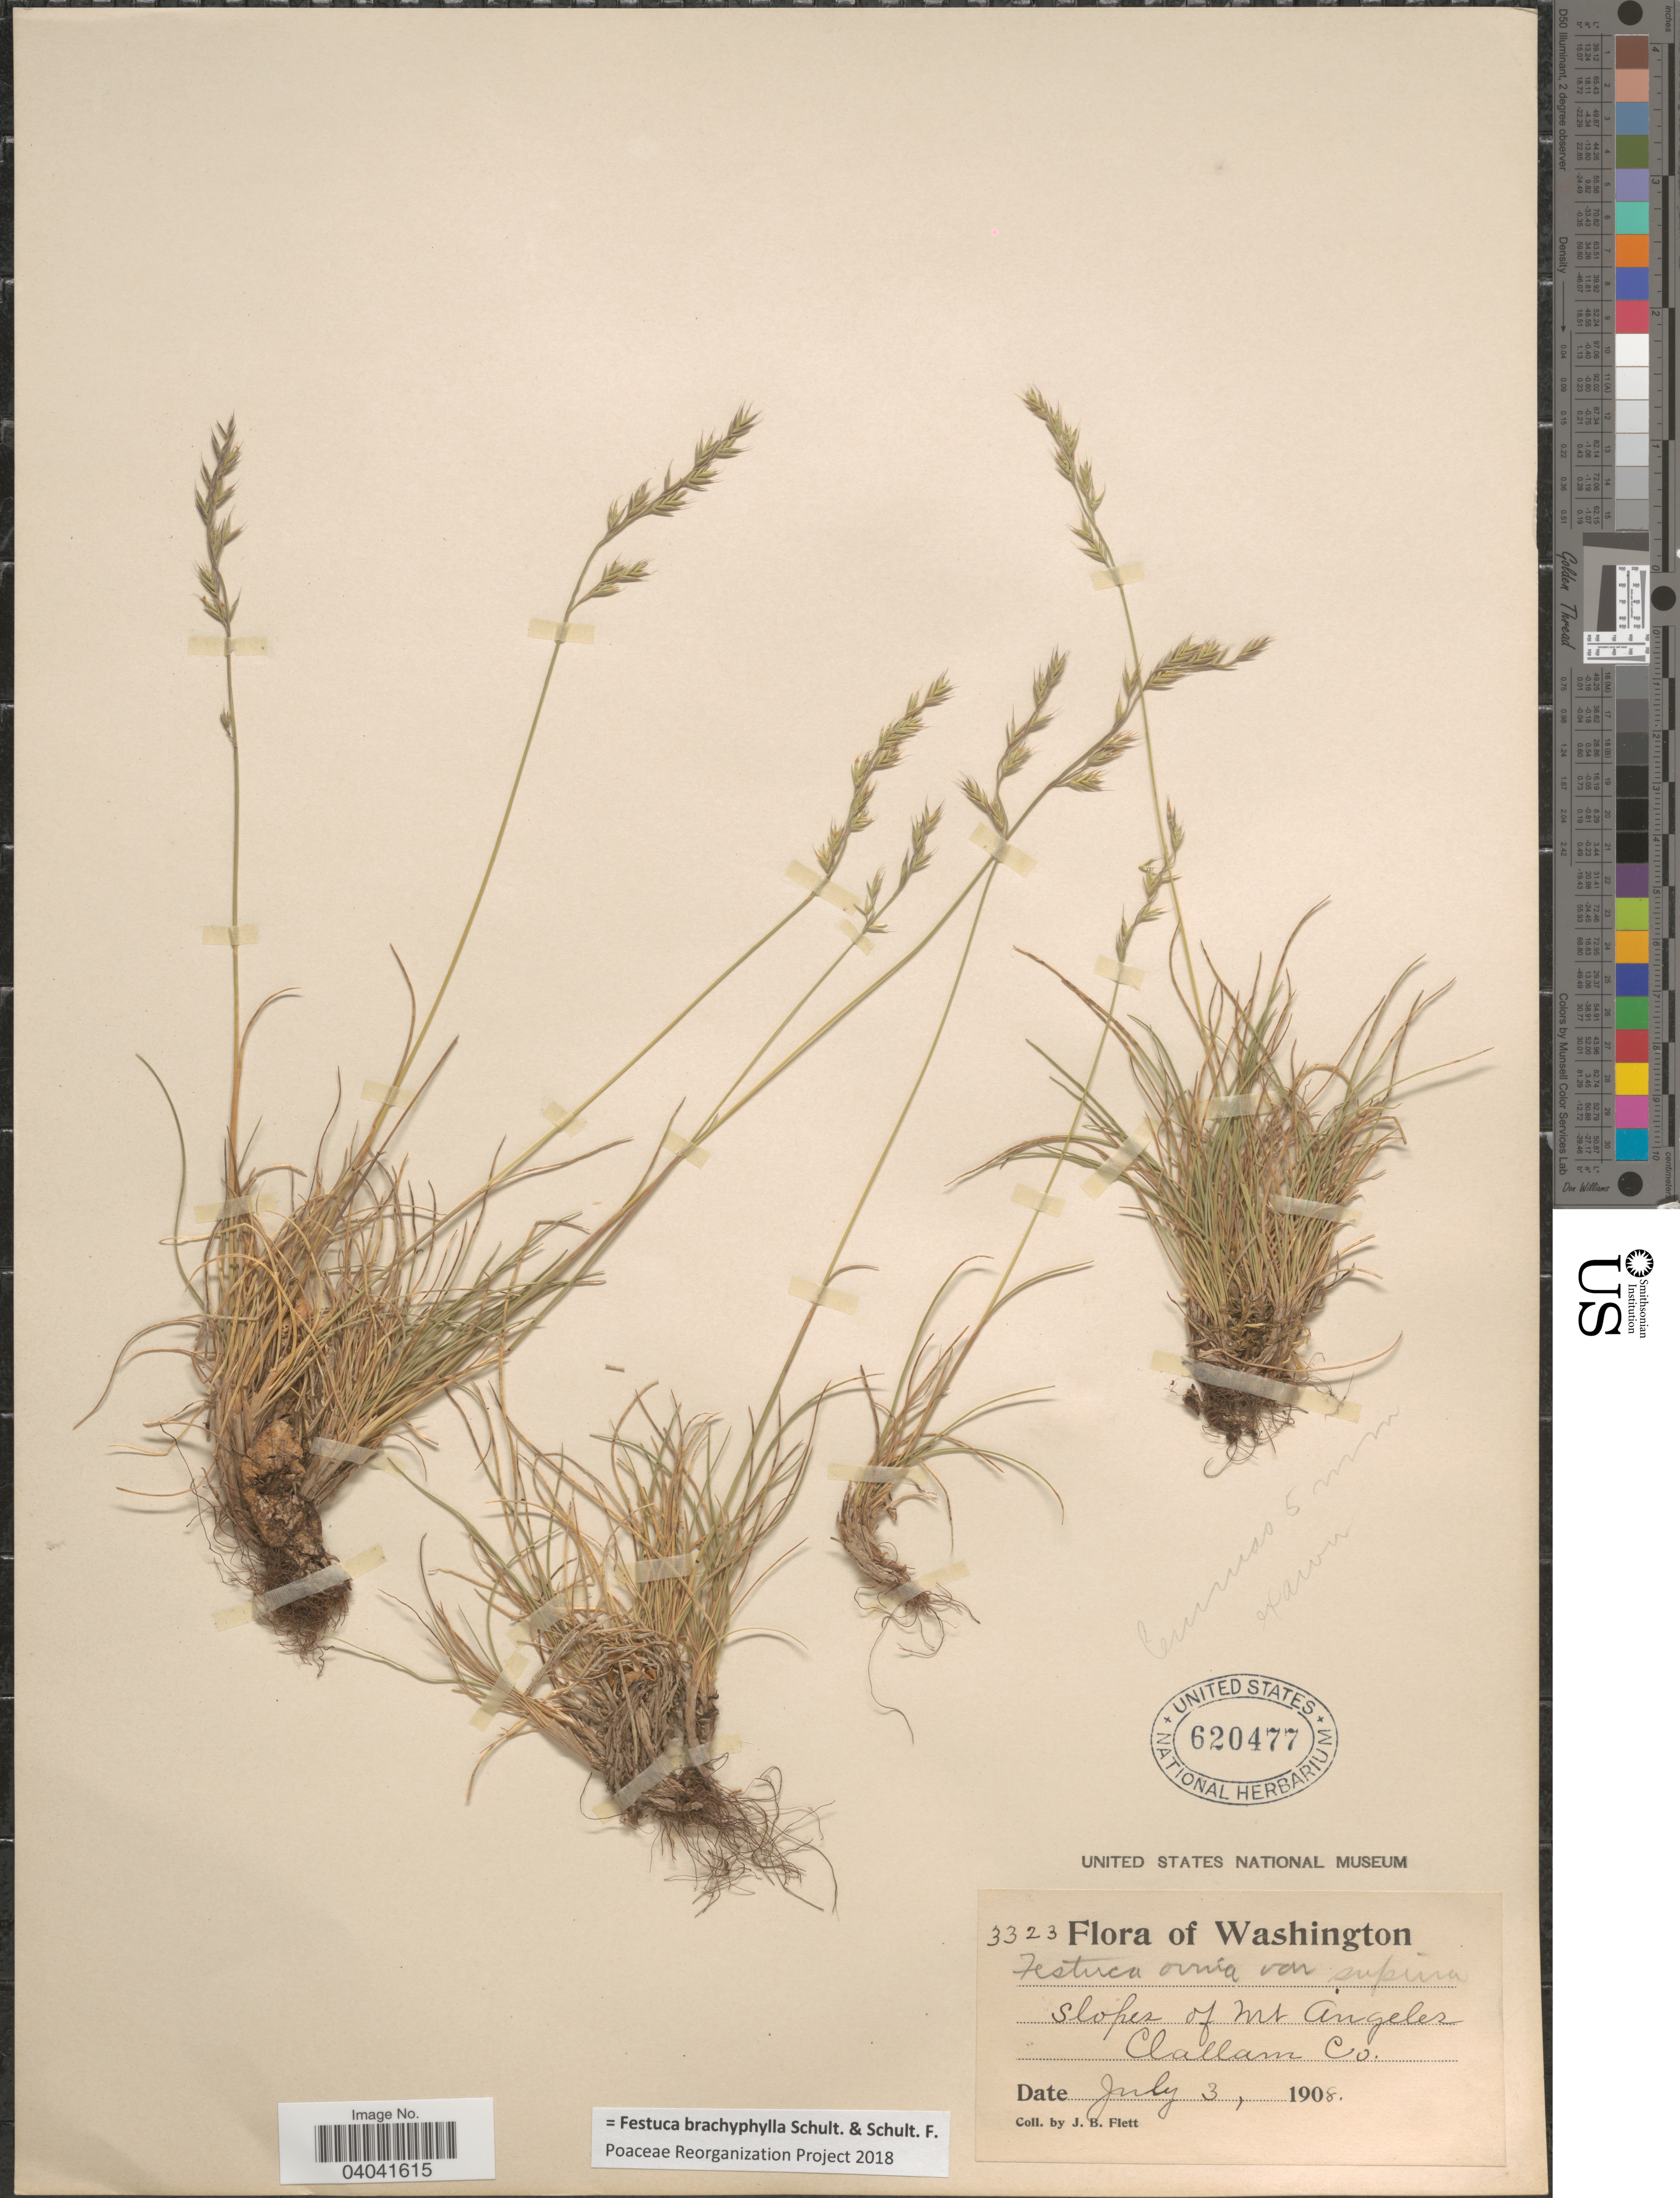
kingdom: Plantae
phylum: Tracheophyta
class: Liliopsida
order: Poales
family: Poaceae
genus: Festuca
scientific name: Festuca brachyphylla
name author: Schult. & Schult. f.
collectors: J. Flett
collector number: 3323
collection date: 1908-07-03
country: United States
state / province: Washington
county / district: Clallam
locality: Slopes of Mt. Angeles. Clallam Co.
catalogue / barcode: US 620477